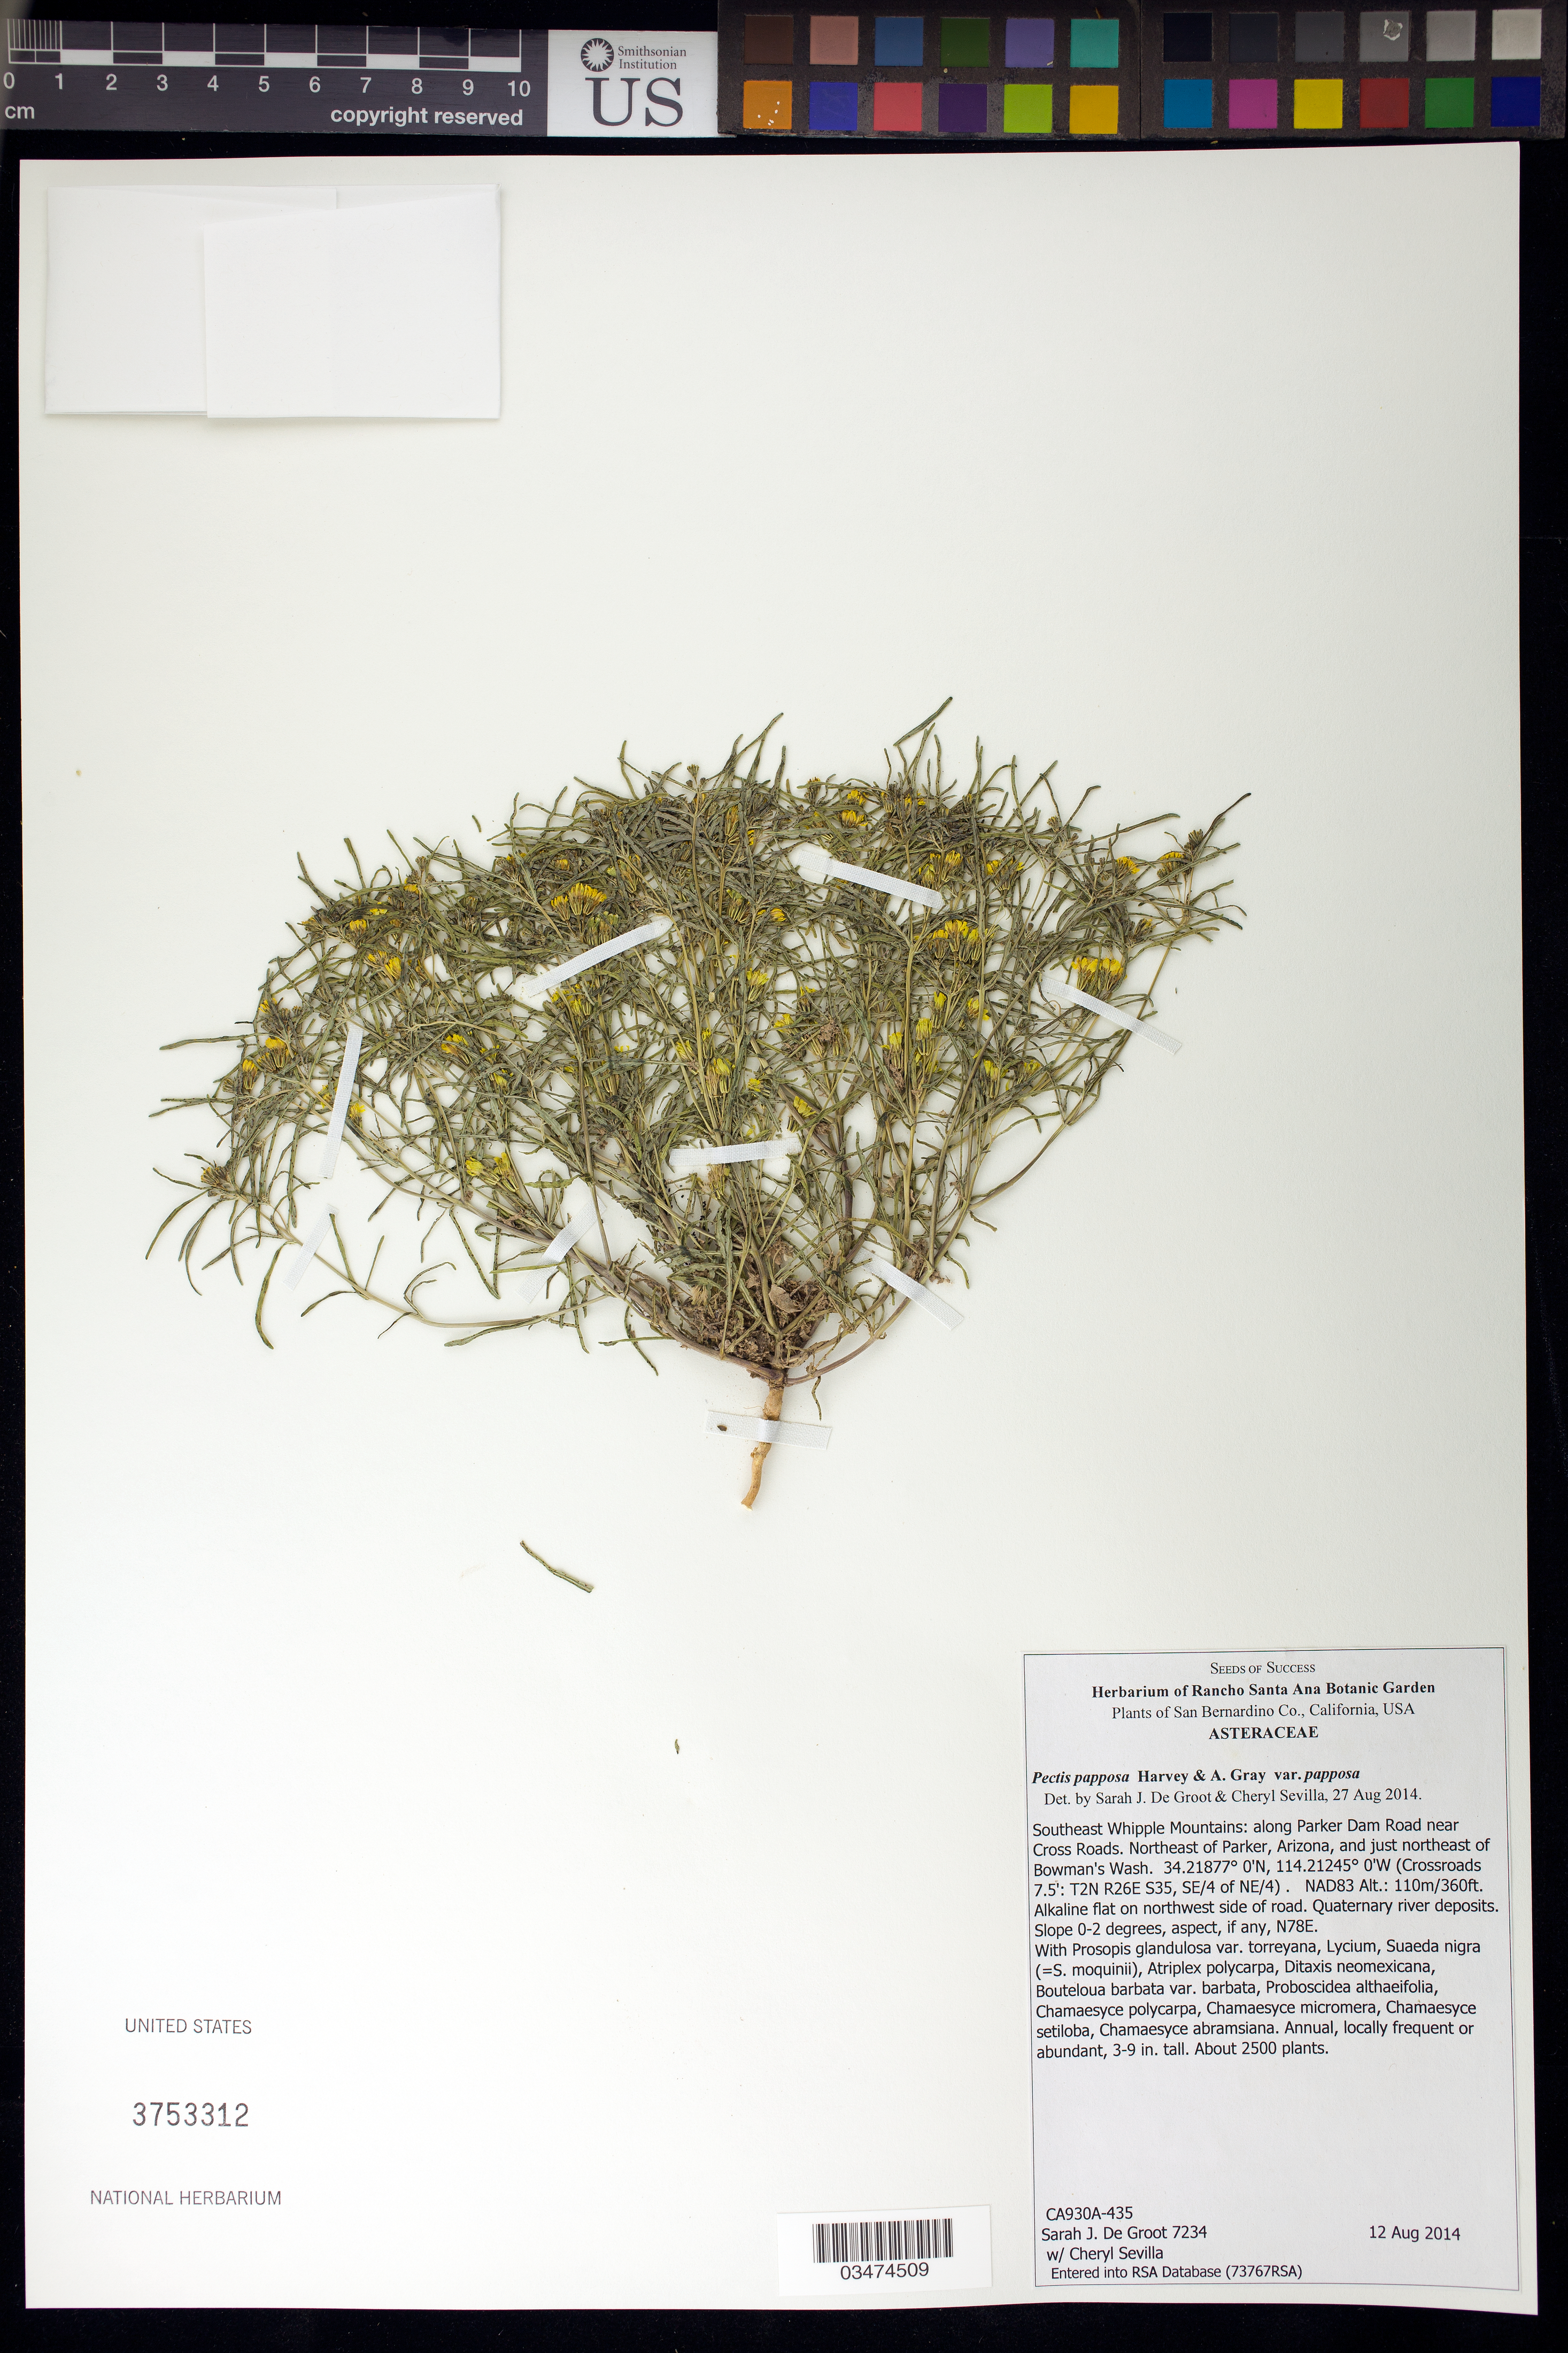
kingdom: Plantae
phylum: Tracheophyta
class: Magnoliopsida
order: Asterales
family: Asteraceae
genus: Pectis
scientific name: Pectis papposa var. papposa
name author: Harv. & A. Gray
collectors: S. De Groot & C. Sevilla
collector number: CA930A-435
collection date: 2014-08-12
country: United States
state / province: California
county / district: San Bernardino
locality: SE Whipple Mtns, along Parker Dam Rd near Cross Roads. NE of Parker, Arizona and NE of Bowman's Wash.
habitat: Quaternary river deposits.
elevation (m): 110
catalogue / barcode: US 3753312